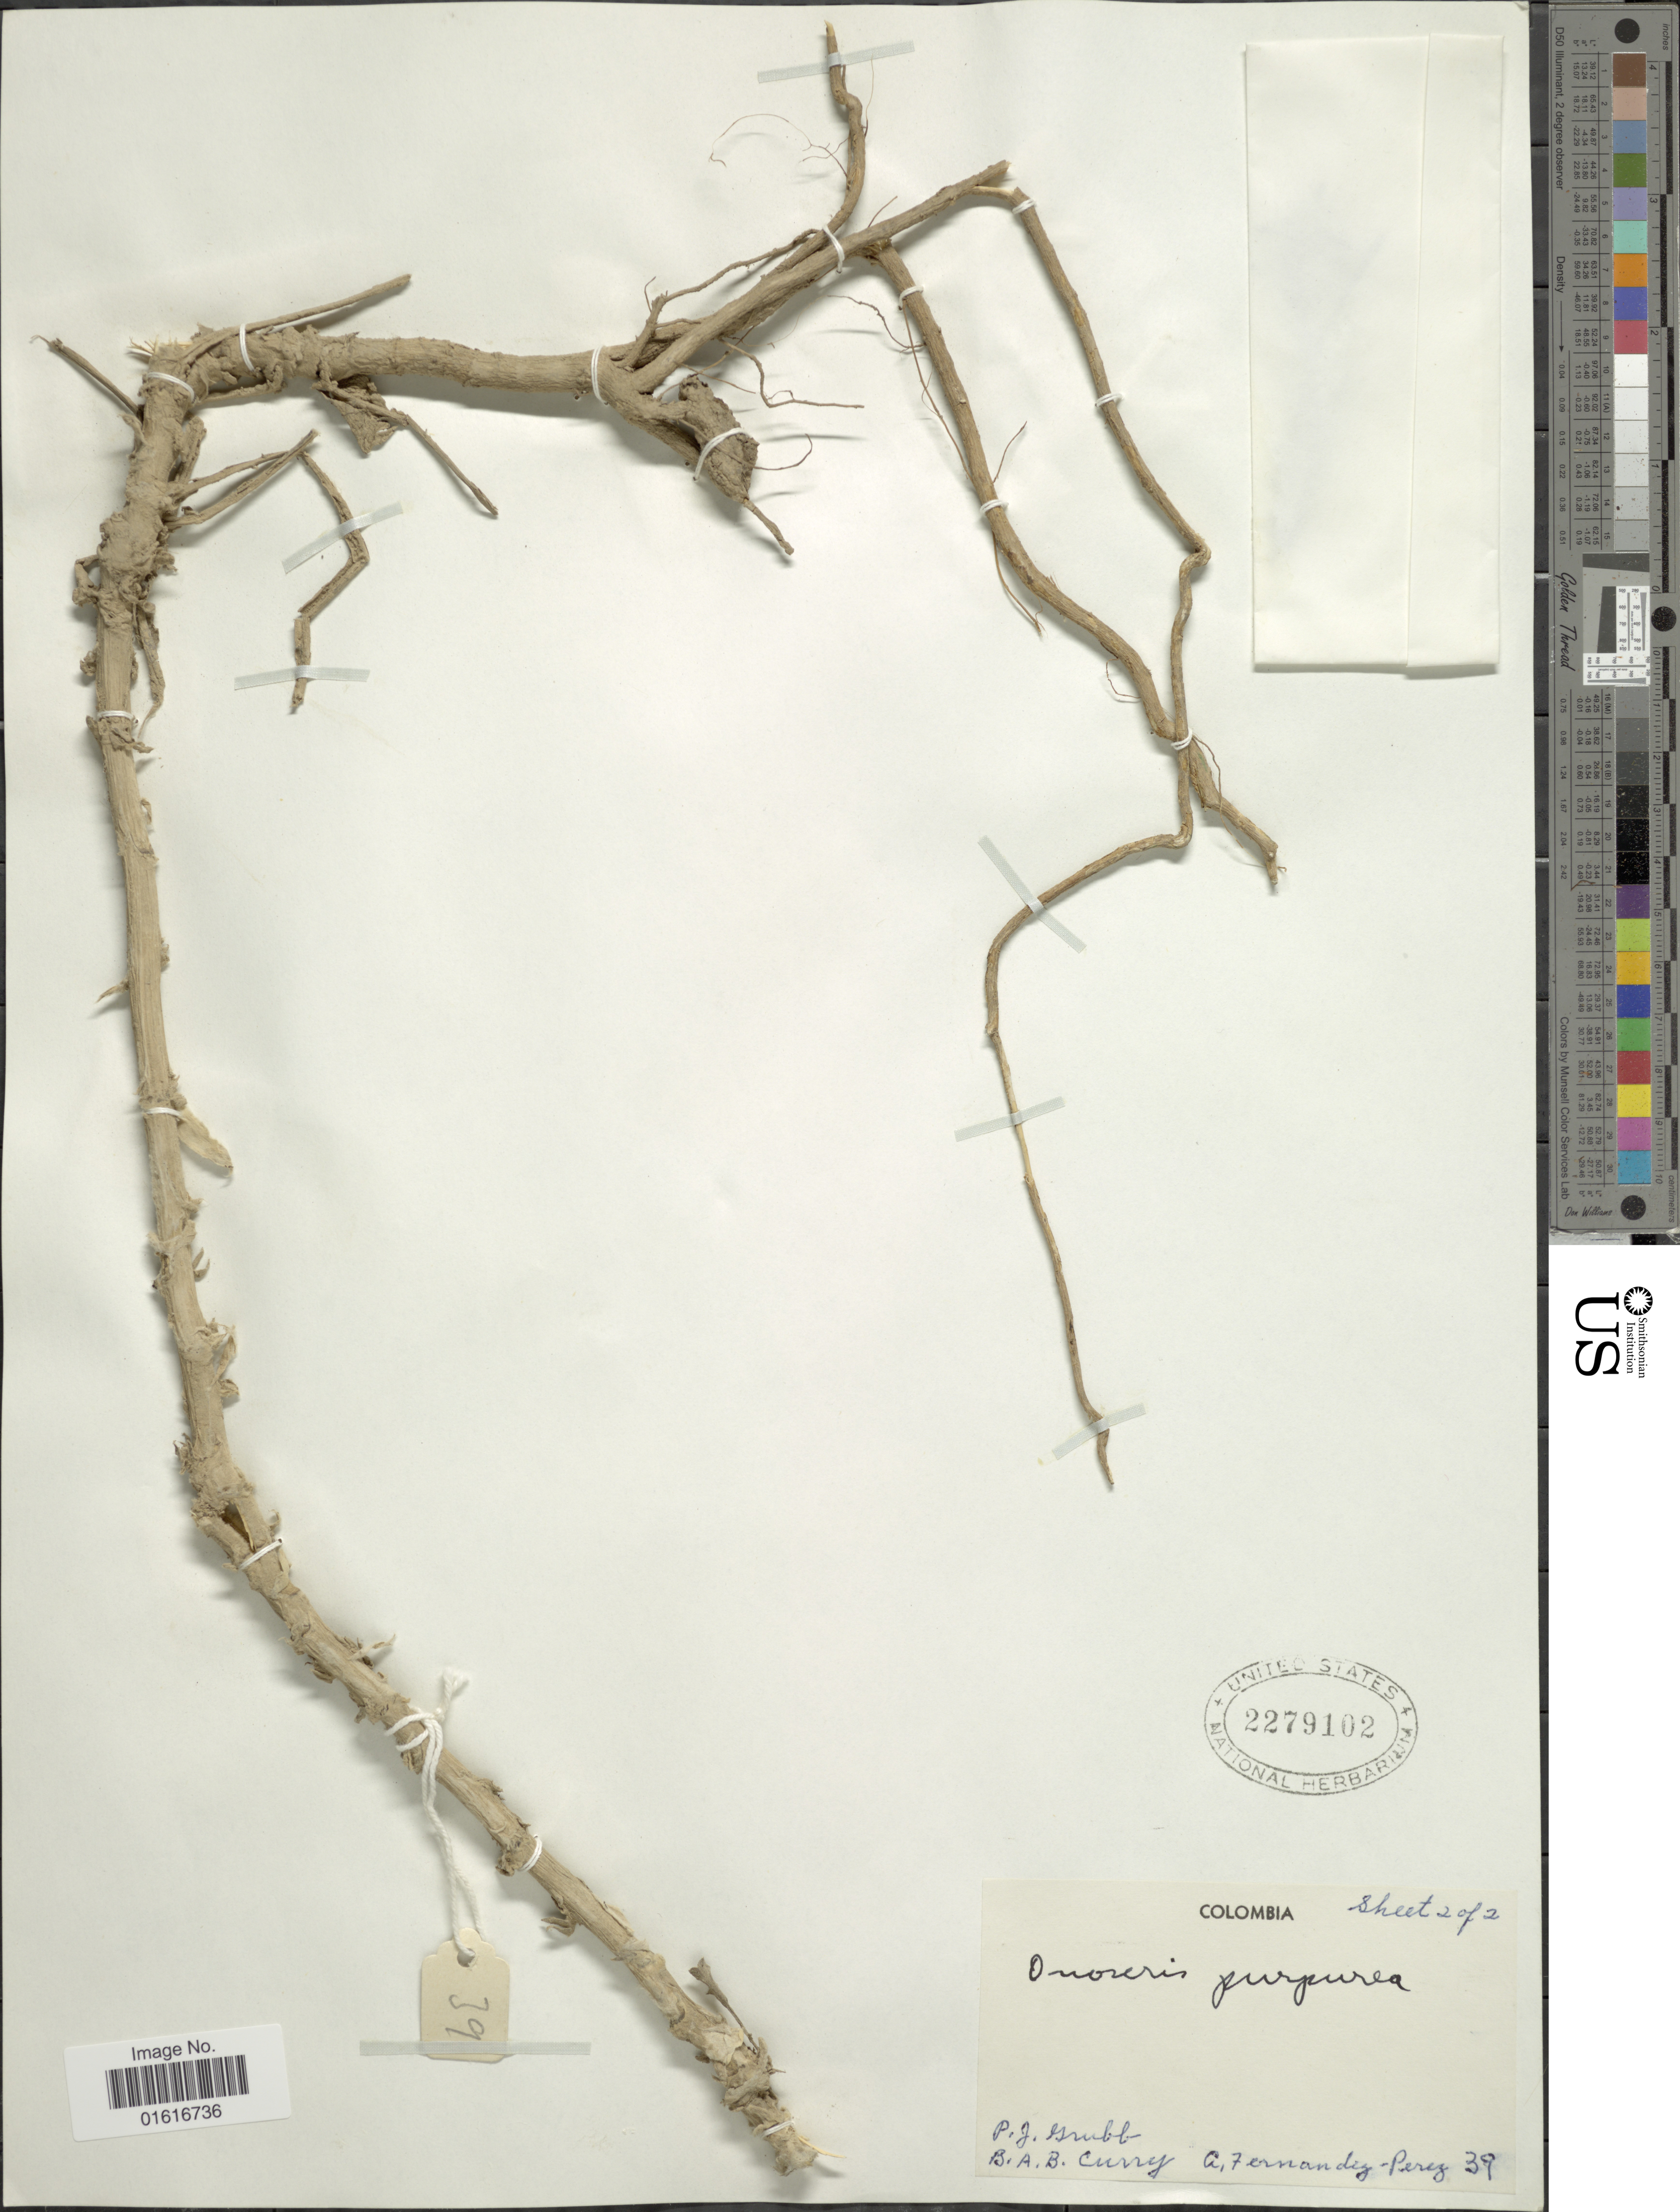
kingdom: Plantae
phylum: Tracheophyta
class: Magnoliopsida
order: Asterales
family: Asteraceae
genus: Onoseris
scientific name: Onoseris purpurea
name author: (L. f.) S.F. Blake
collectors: P. J. Grubb, B. Curry & A. Fernández-Pérez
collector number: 39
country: Colombia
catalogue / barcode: US 2279102